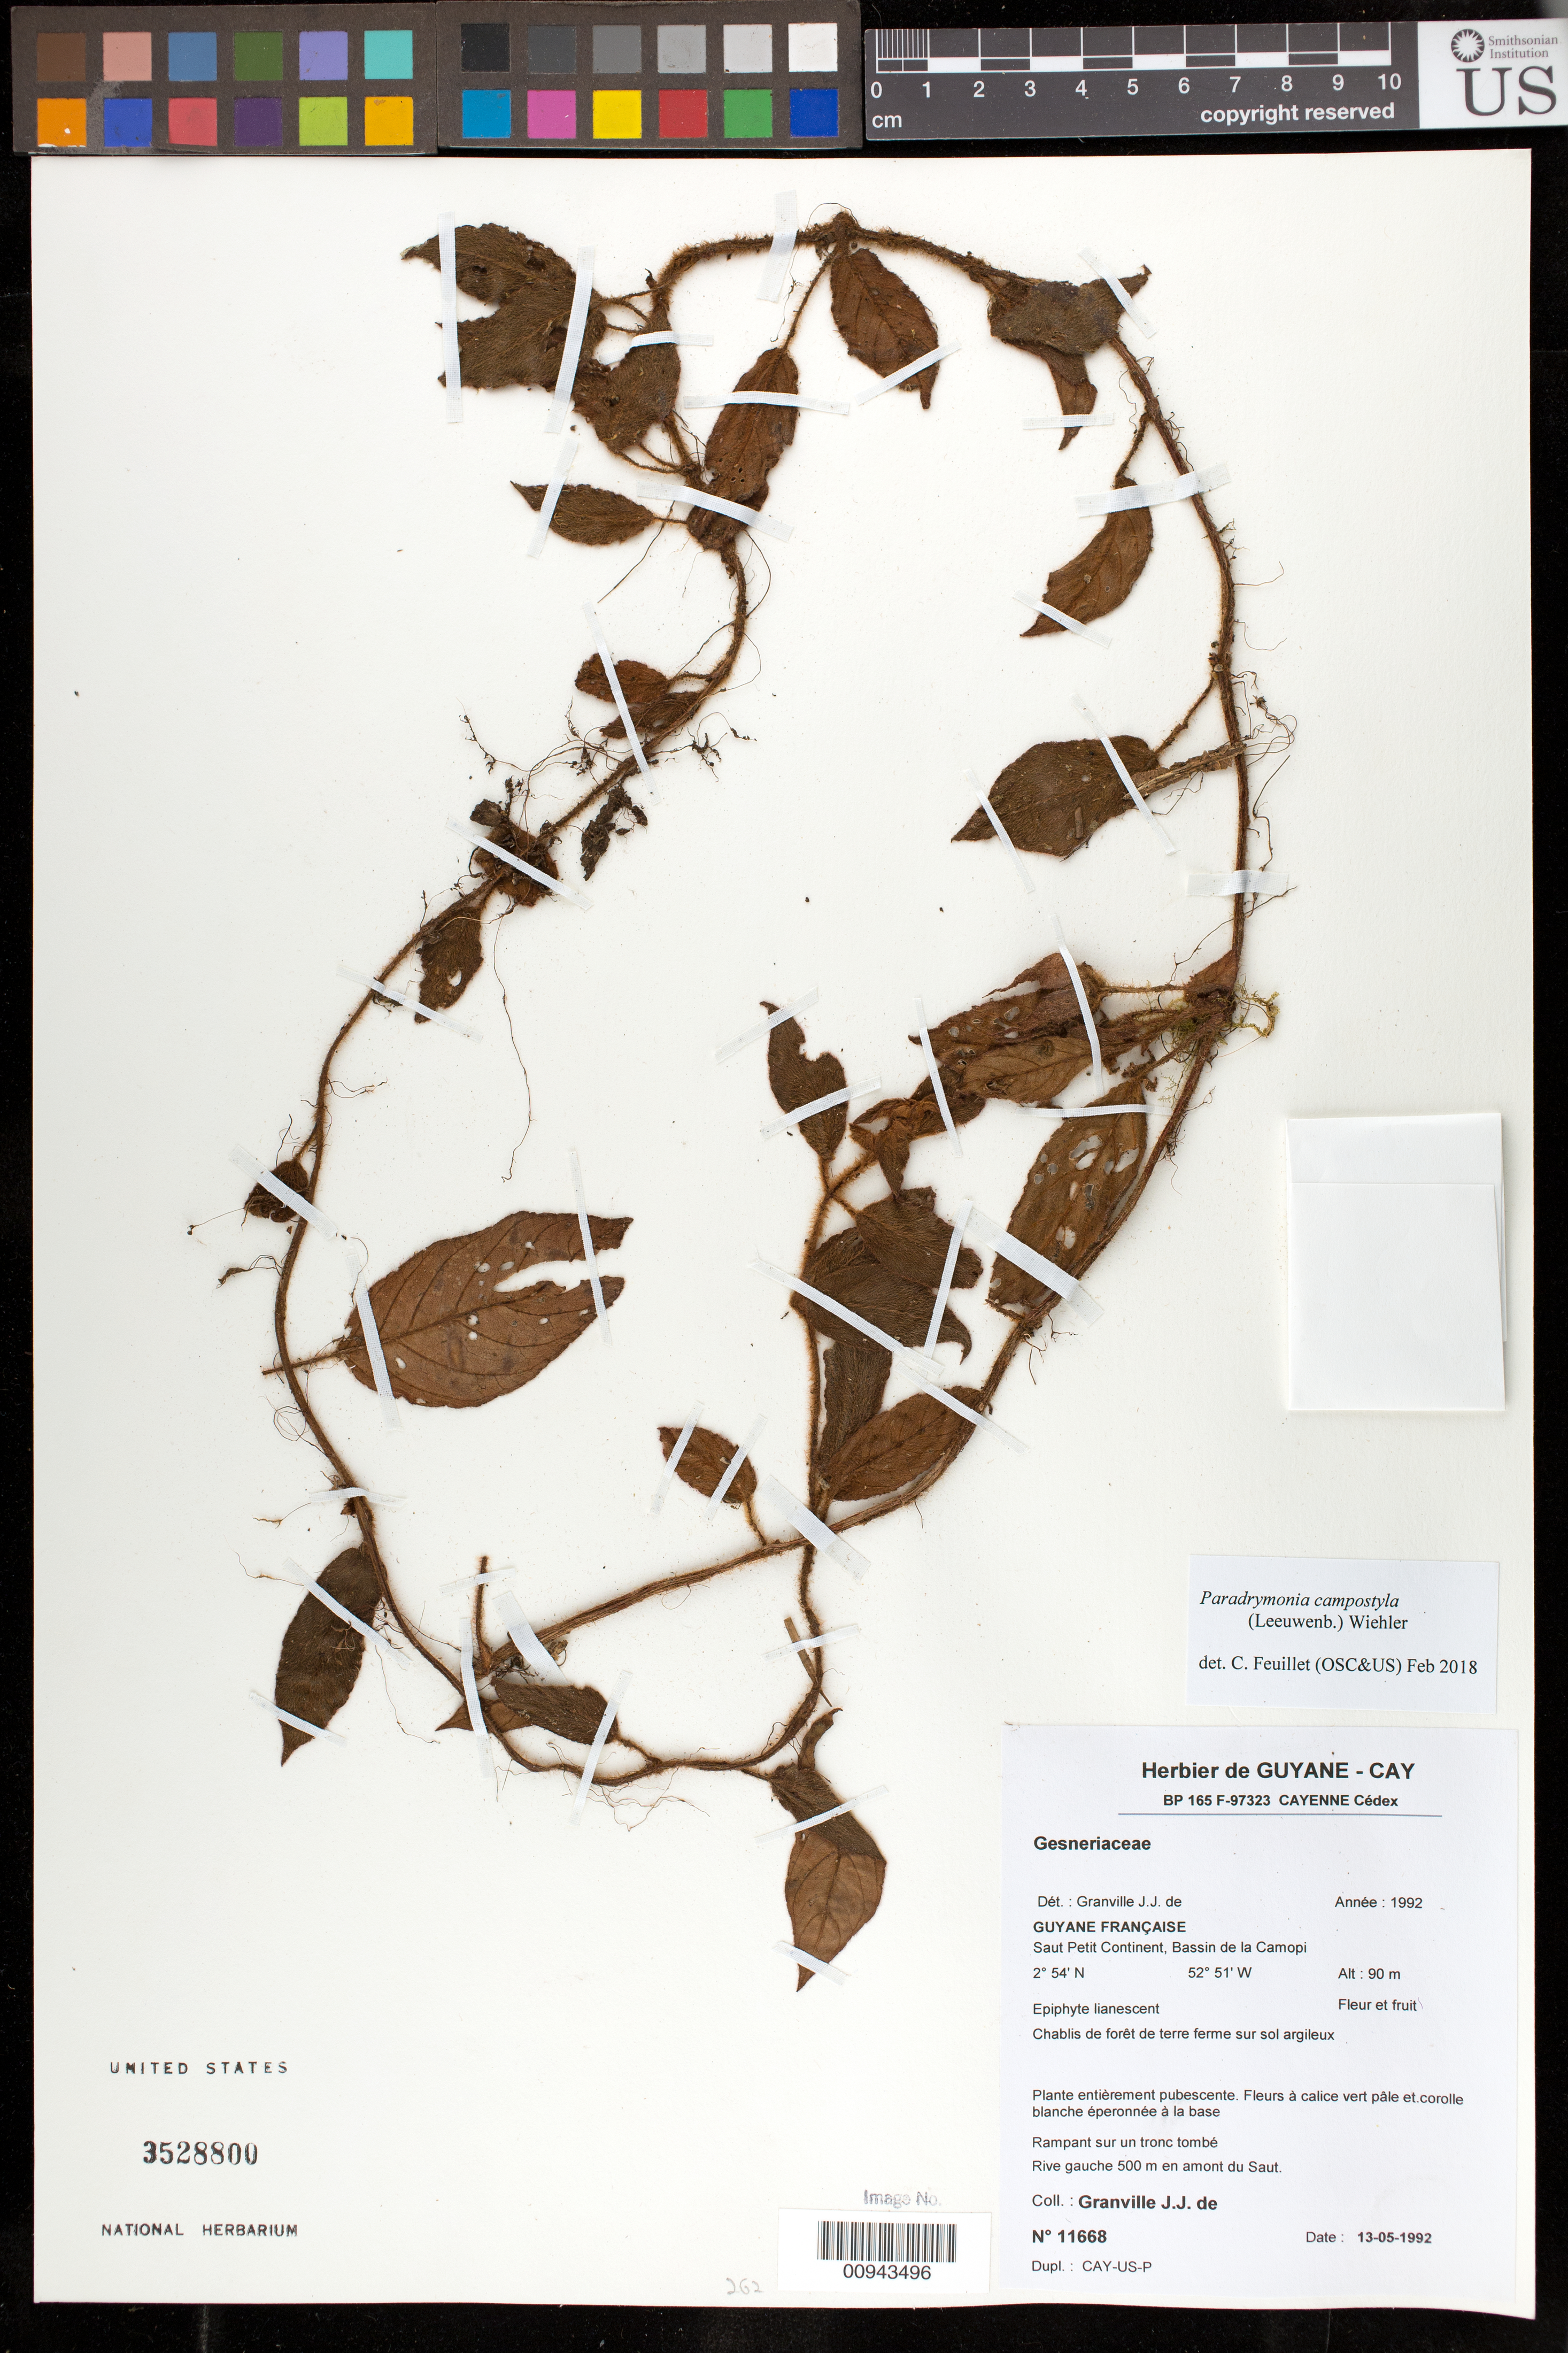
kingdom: Plantae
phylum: Tracheophyta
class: Magnoliopsida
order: Lamiales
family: Gesneriaceae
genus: Paradrymonia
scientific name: Paradrymonia campostyla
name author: (Leeuwenb.) Wiehler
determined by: Feuillet, C.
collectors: J.-J. de Granville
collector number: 11668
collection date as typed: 13-May-92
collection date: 1992-05-13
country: French Guiana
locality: Saut Petit Continent, Bassin de la Camopi. Rive gauche 500m en amont du Saut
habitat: Chablis de foret de terre ferme sur sol argileux. Rampant sur un tronc tombe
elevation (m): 90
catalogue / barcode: US 3528800